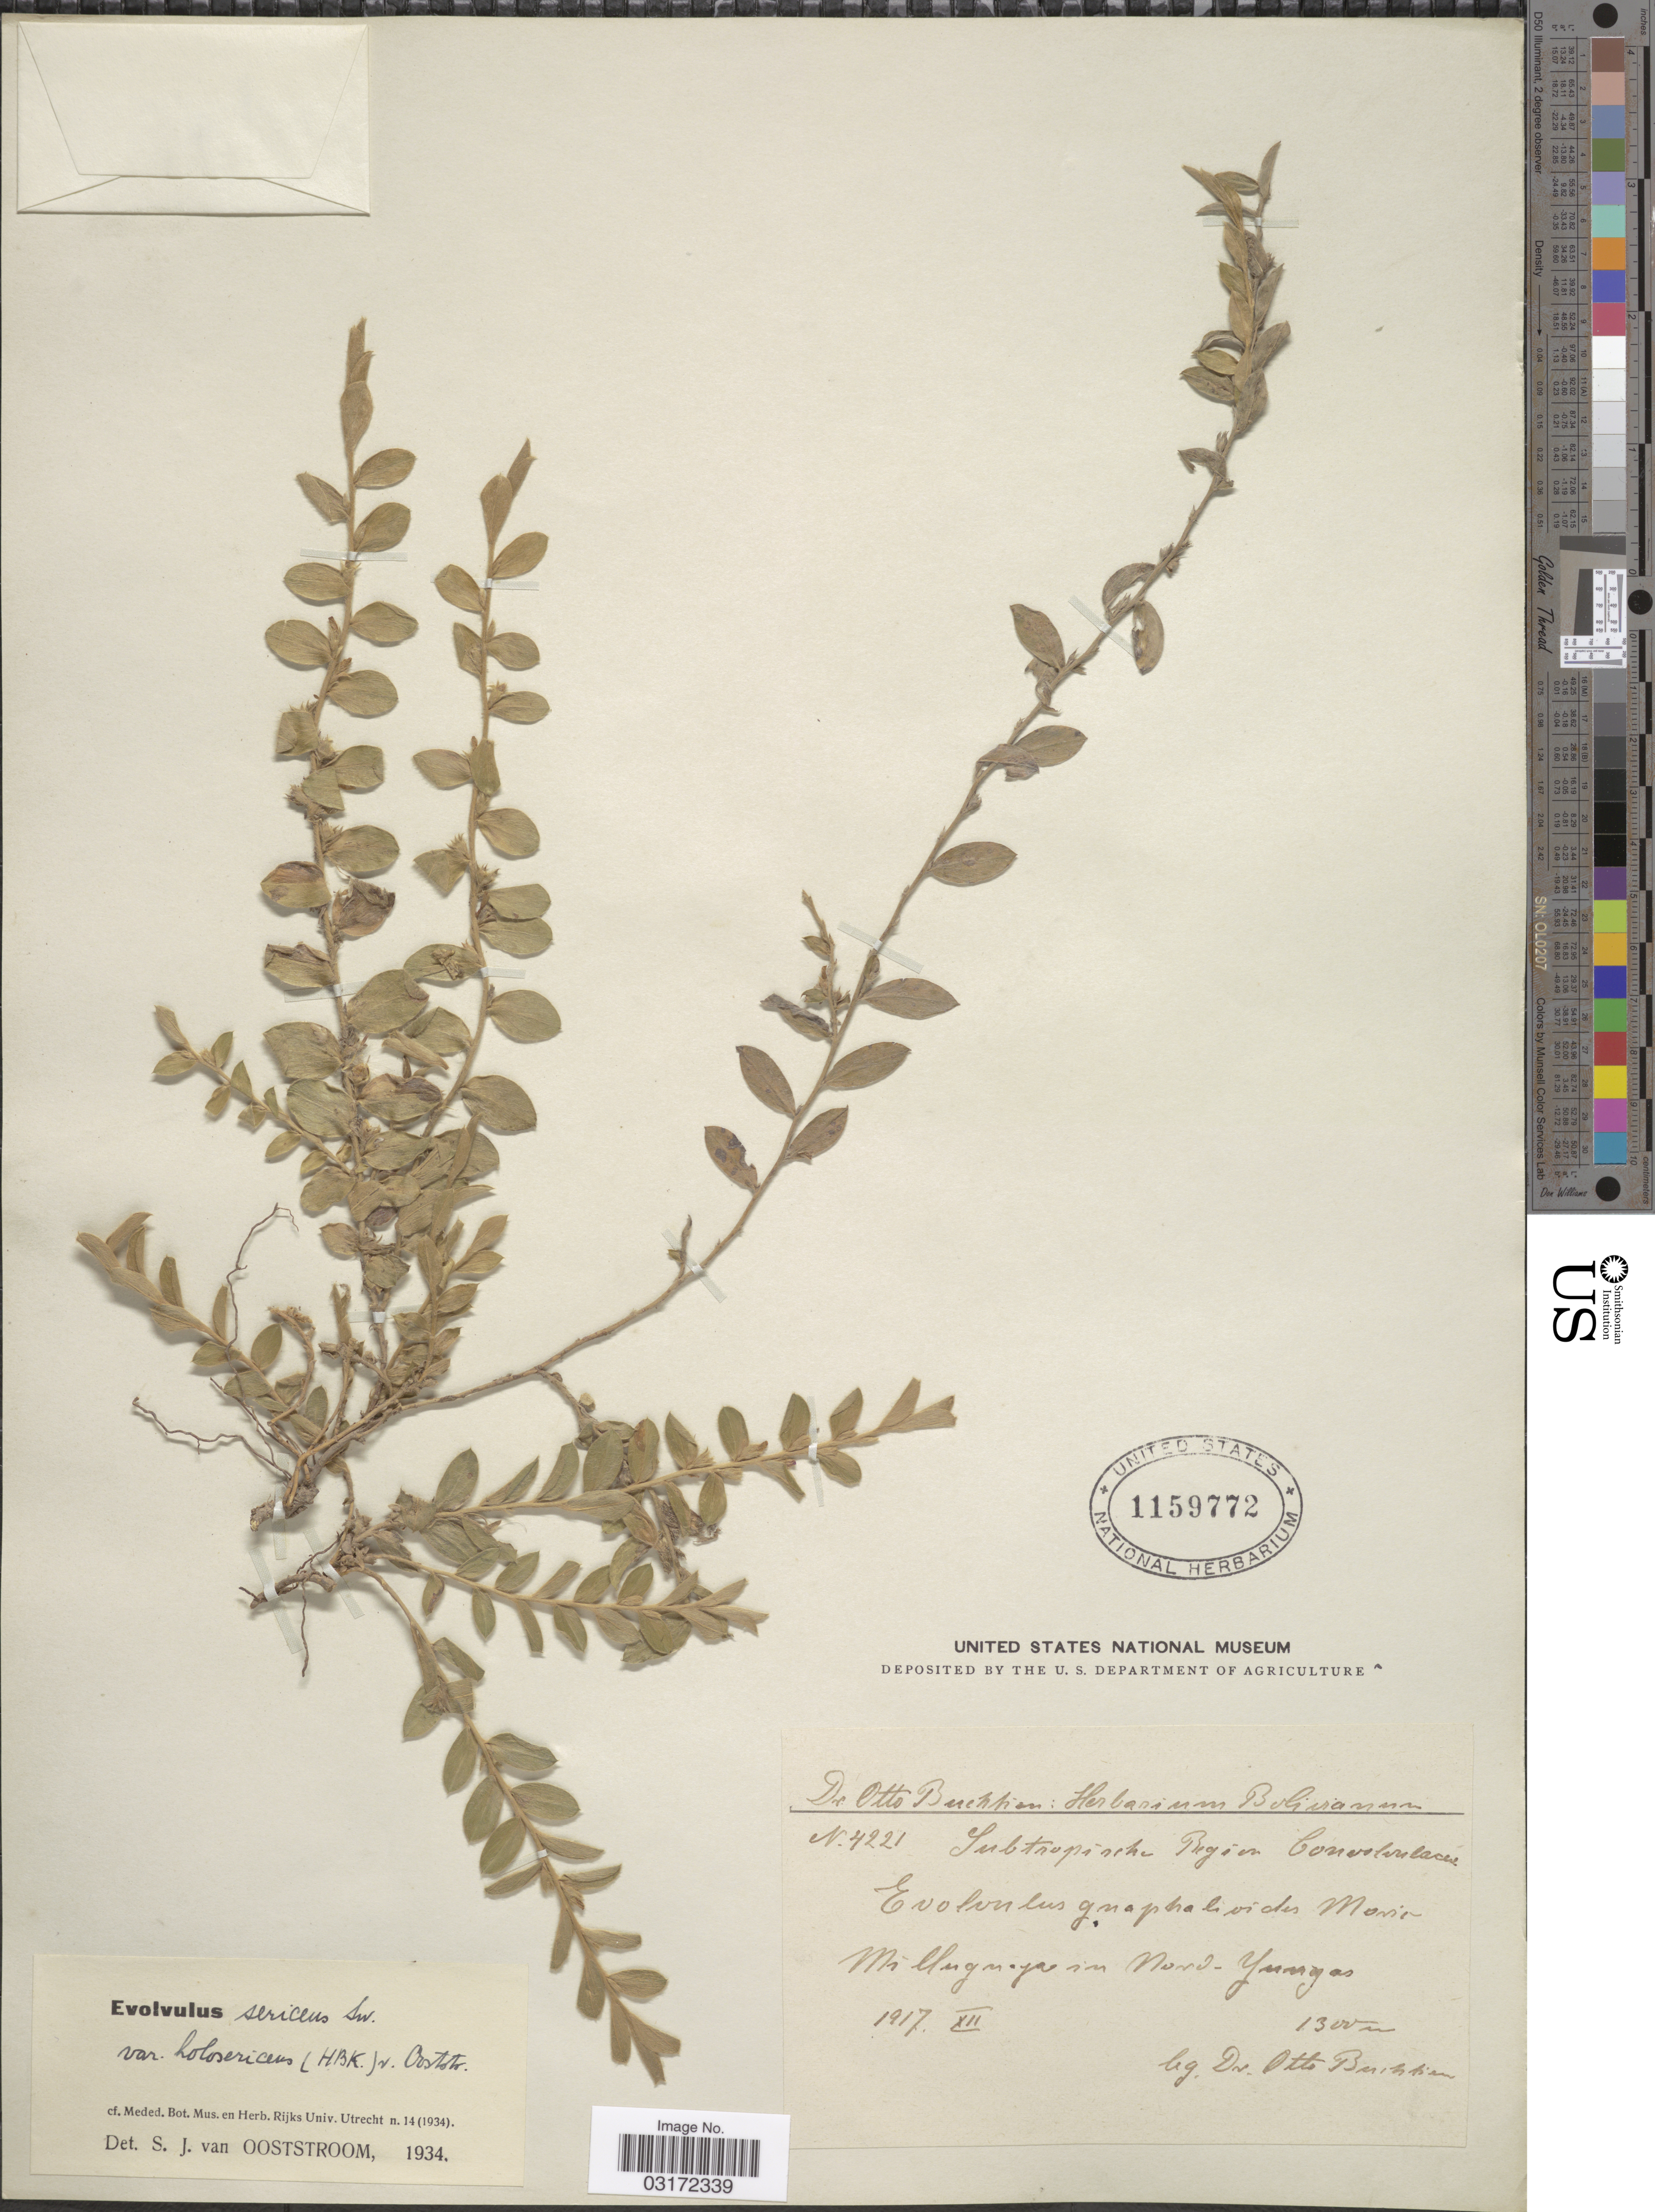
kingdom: Plantae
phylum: Tracheophyta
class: Magnoliopsida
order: Solanales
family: Convolvulaceae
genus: Evolvulus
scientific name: Evolvulus sericeus var. holosericeus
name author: (Kunth) Ooststr.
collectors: O. Buchtien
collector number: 4221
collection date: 1917-12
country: Bolivia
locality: Milluguaya in Nord-Yungas.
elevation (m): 1300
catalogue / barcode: US 1159772